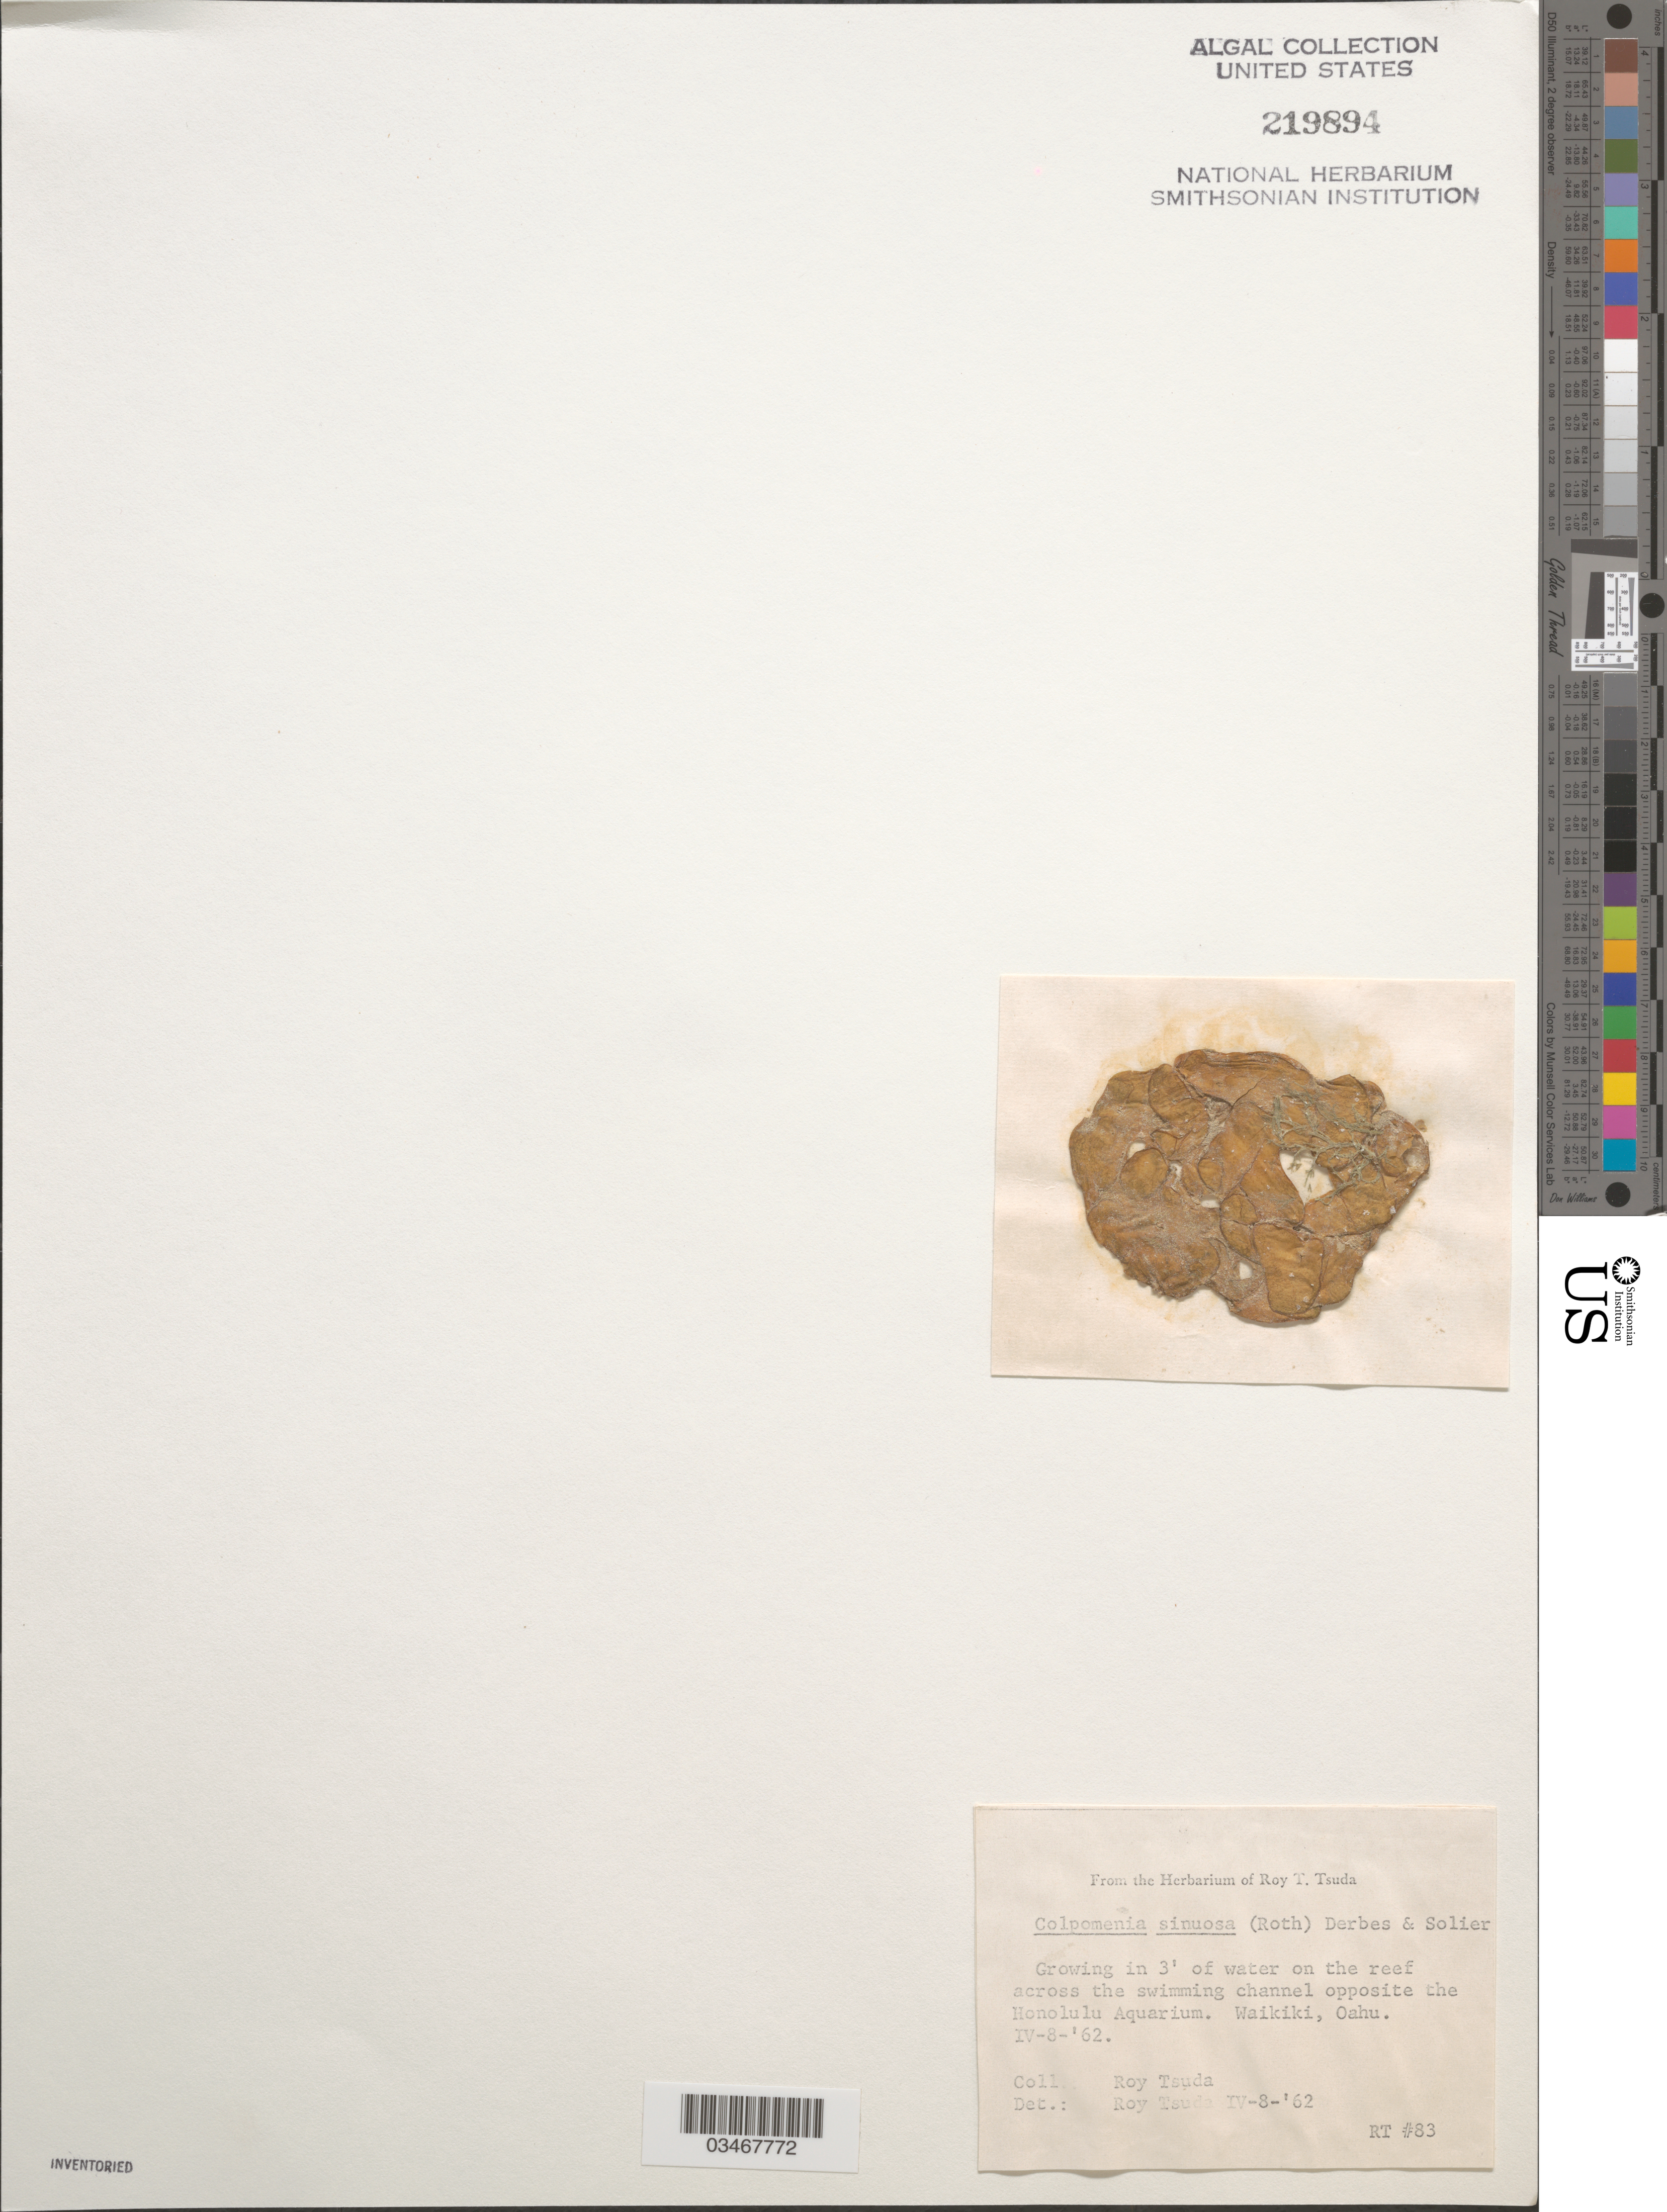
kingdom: Chromista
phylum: Ochrophyta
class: Phaeophyceae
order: Scytosiphonales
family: Scytosiphonaceae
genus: Colpomenia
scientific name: Colpomenia sinuosa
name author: (K. Mert. ex Roth) Derbes & Solier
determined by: Tsuda, R. T.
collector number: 83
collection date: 1962-04-08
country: United States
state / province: Hawaii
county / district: Honolulu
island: Oahu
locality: Reef across the swimming channel opposite the Honolulu Aquarium.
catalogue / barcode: US 219894